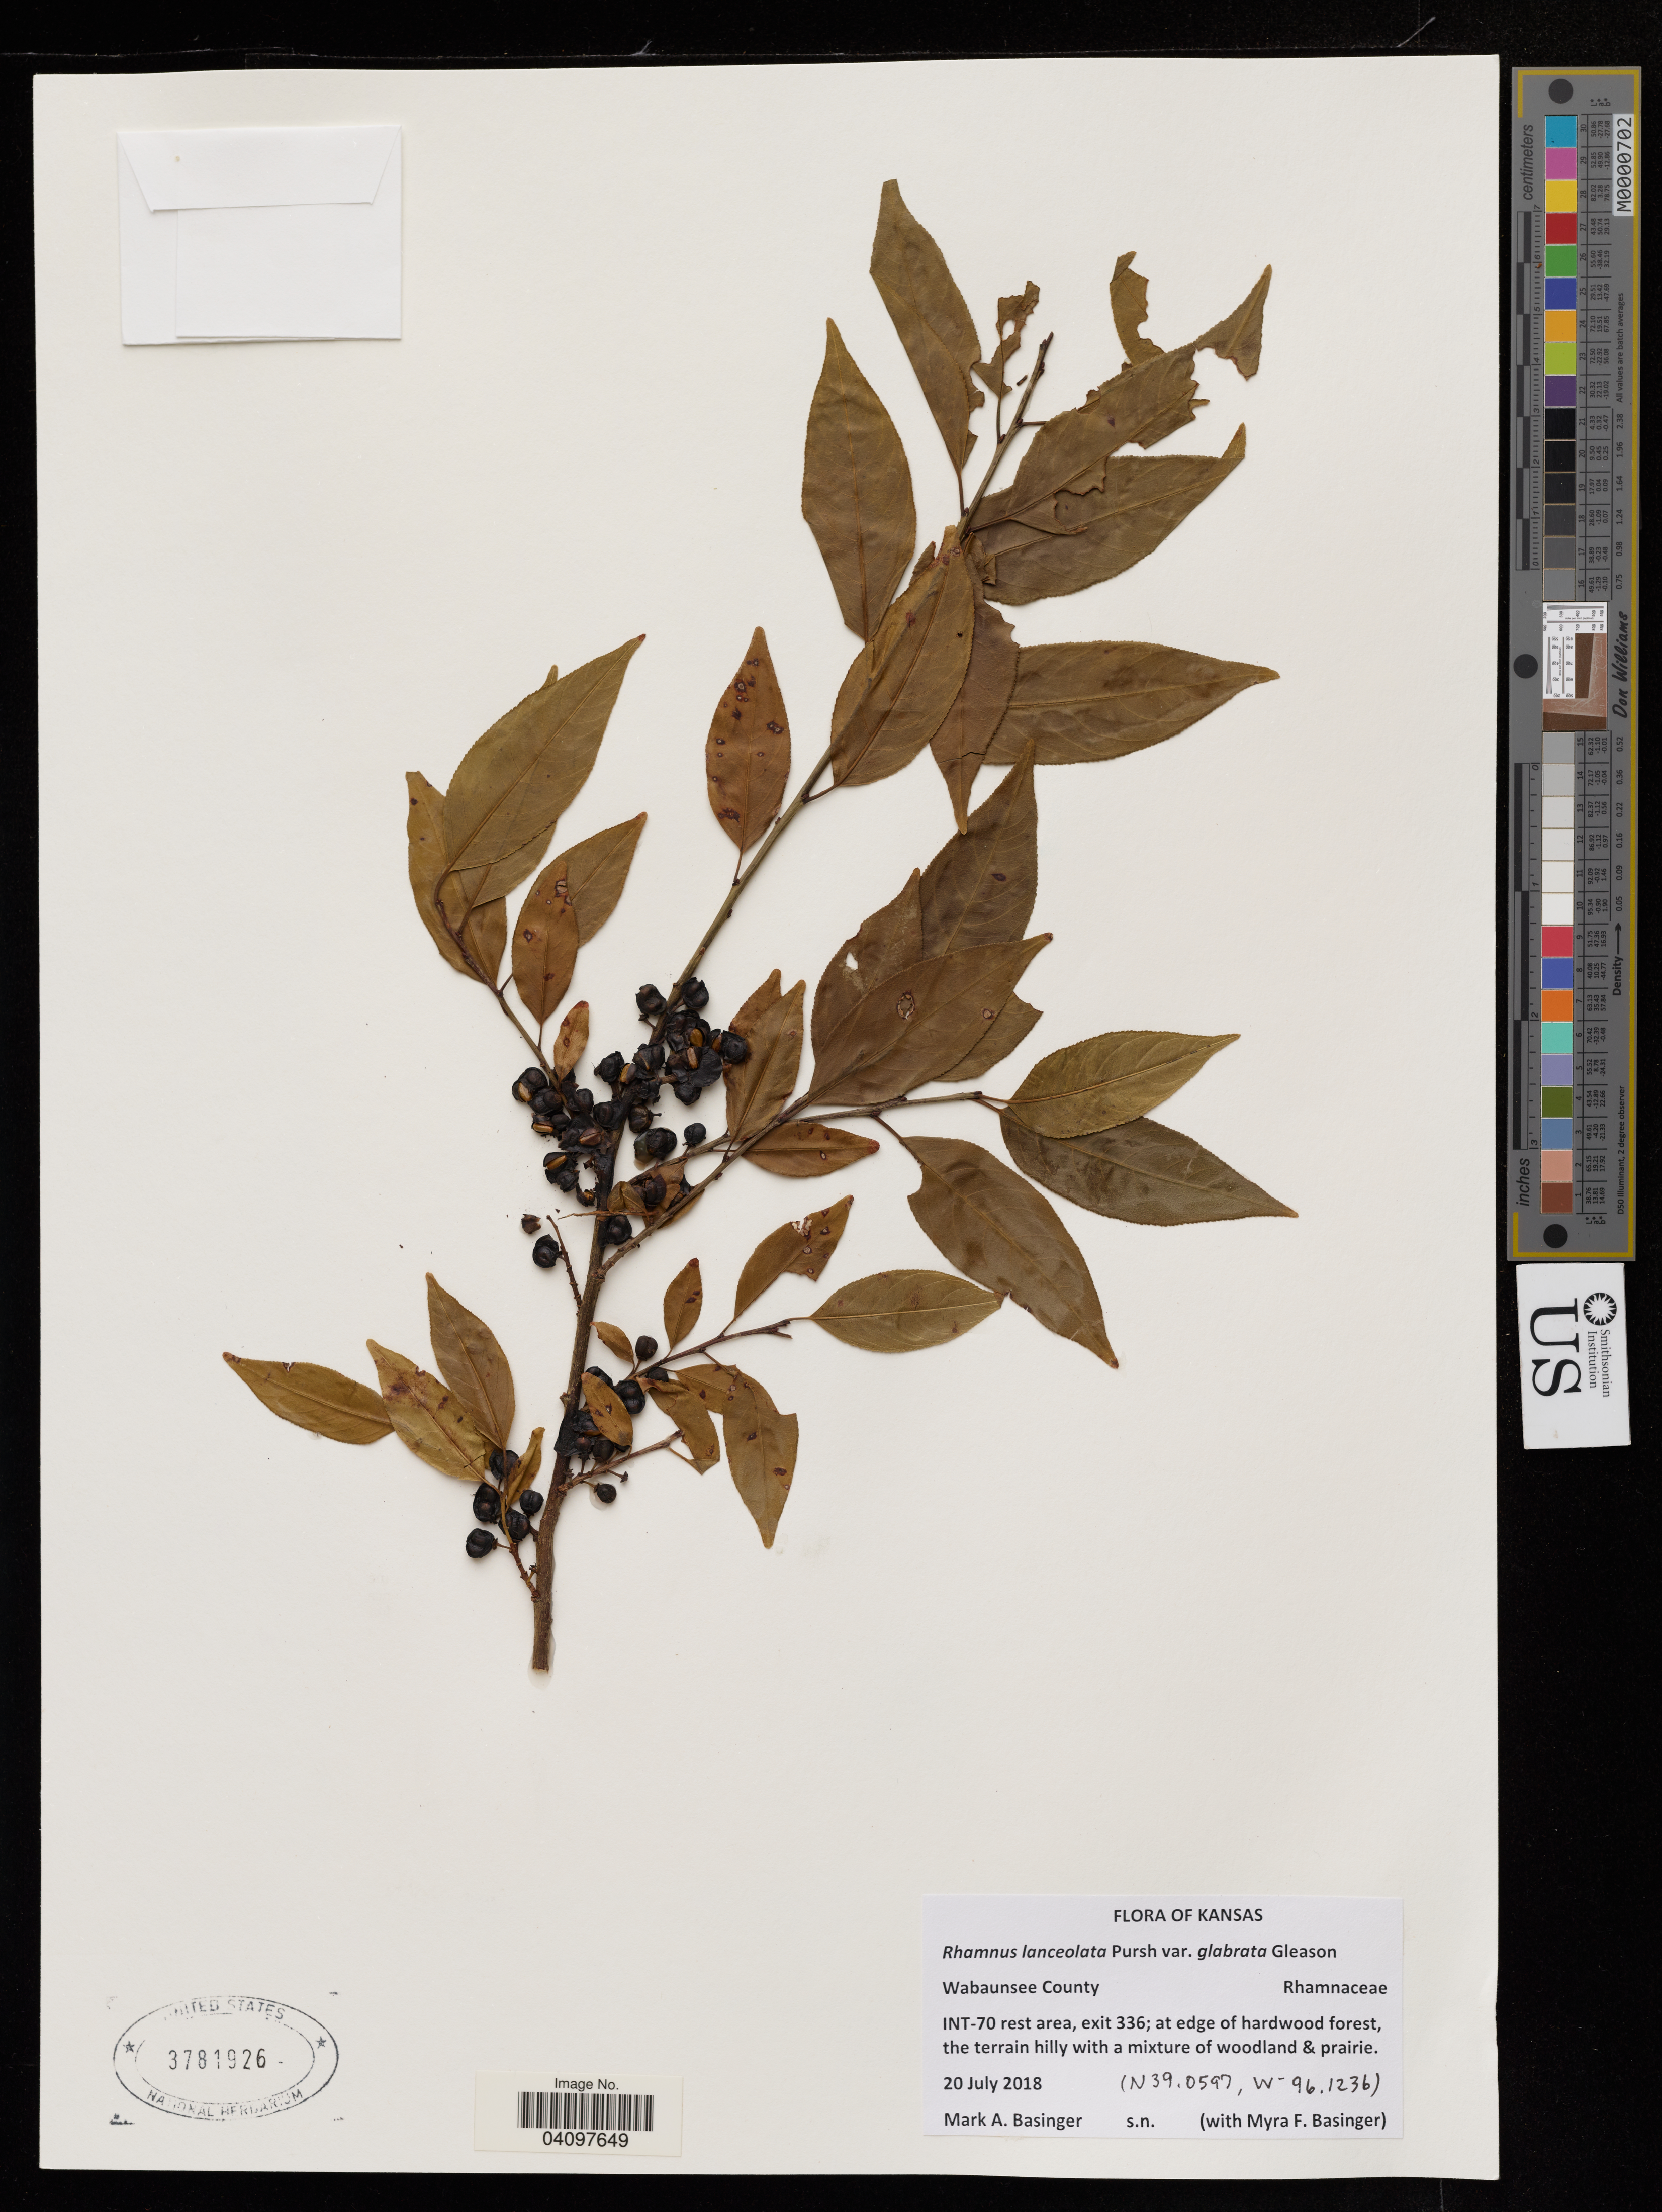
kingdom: Plantae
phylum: Tracheophyta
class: Magnoliopsida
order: Rosales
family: Rhamnaceae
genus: Rhamnus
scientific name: Rhamnus lanceolata var. glabrata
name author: Gleason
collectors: M. Basinger & M. Basinger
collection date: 2018-07-20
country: United States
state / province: Kansas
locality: Wabaunsee County. INT-70 rest area, exit 336; at edge of hardwood forest, the terrain hilly with a mixture of woodland & prairie.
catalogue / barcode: US 3781926